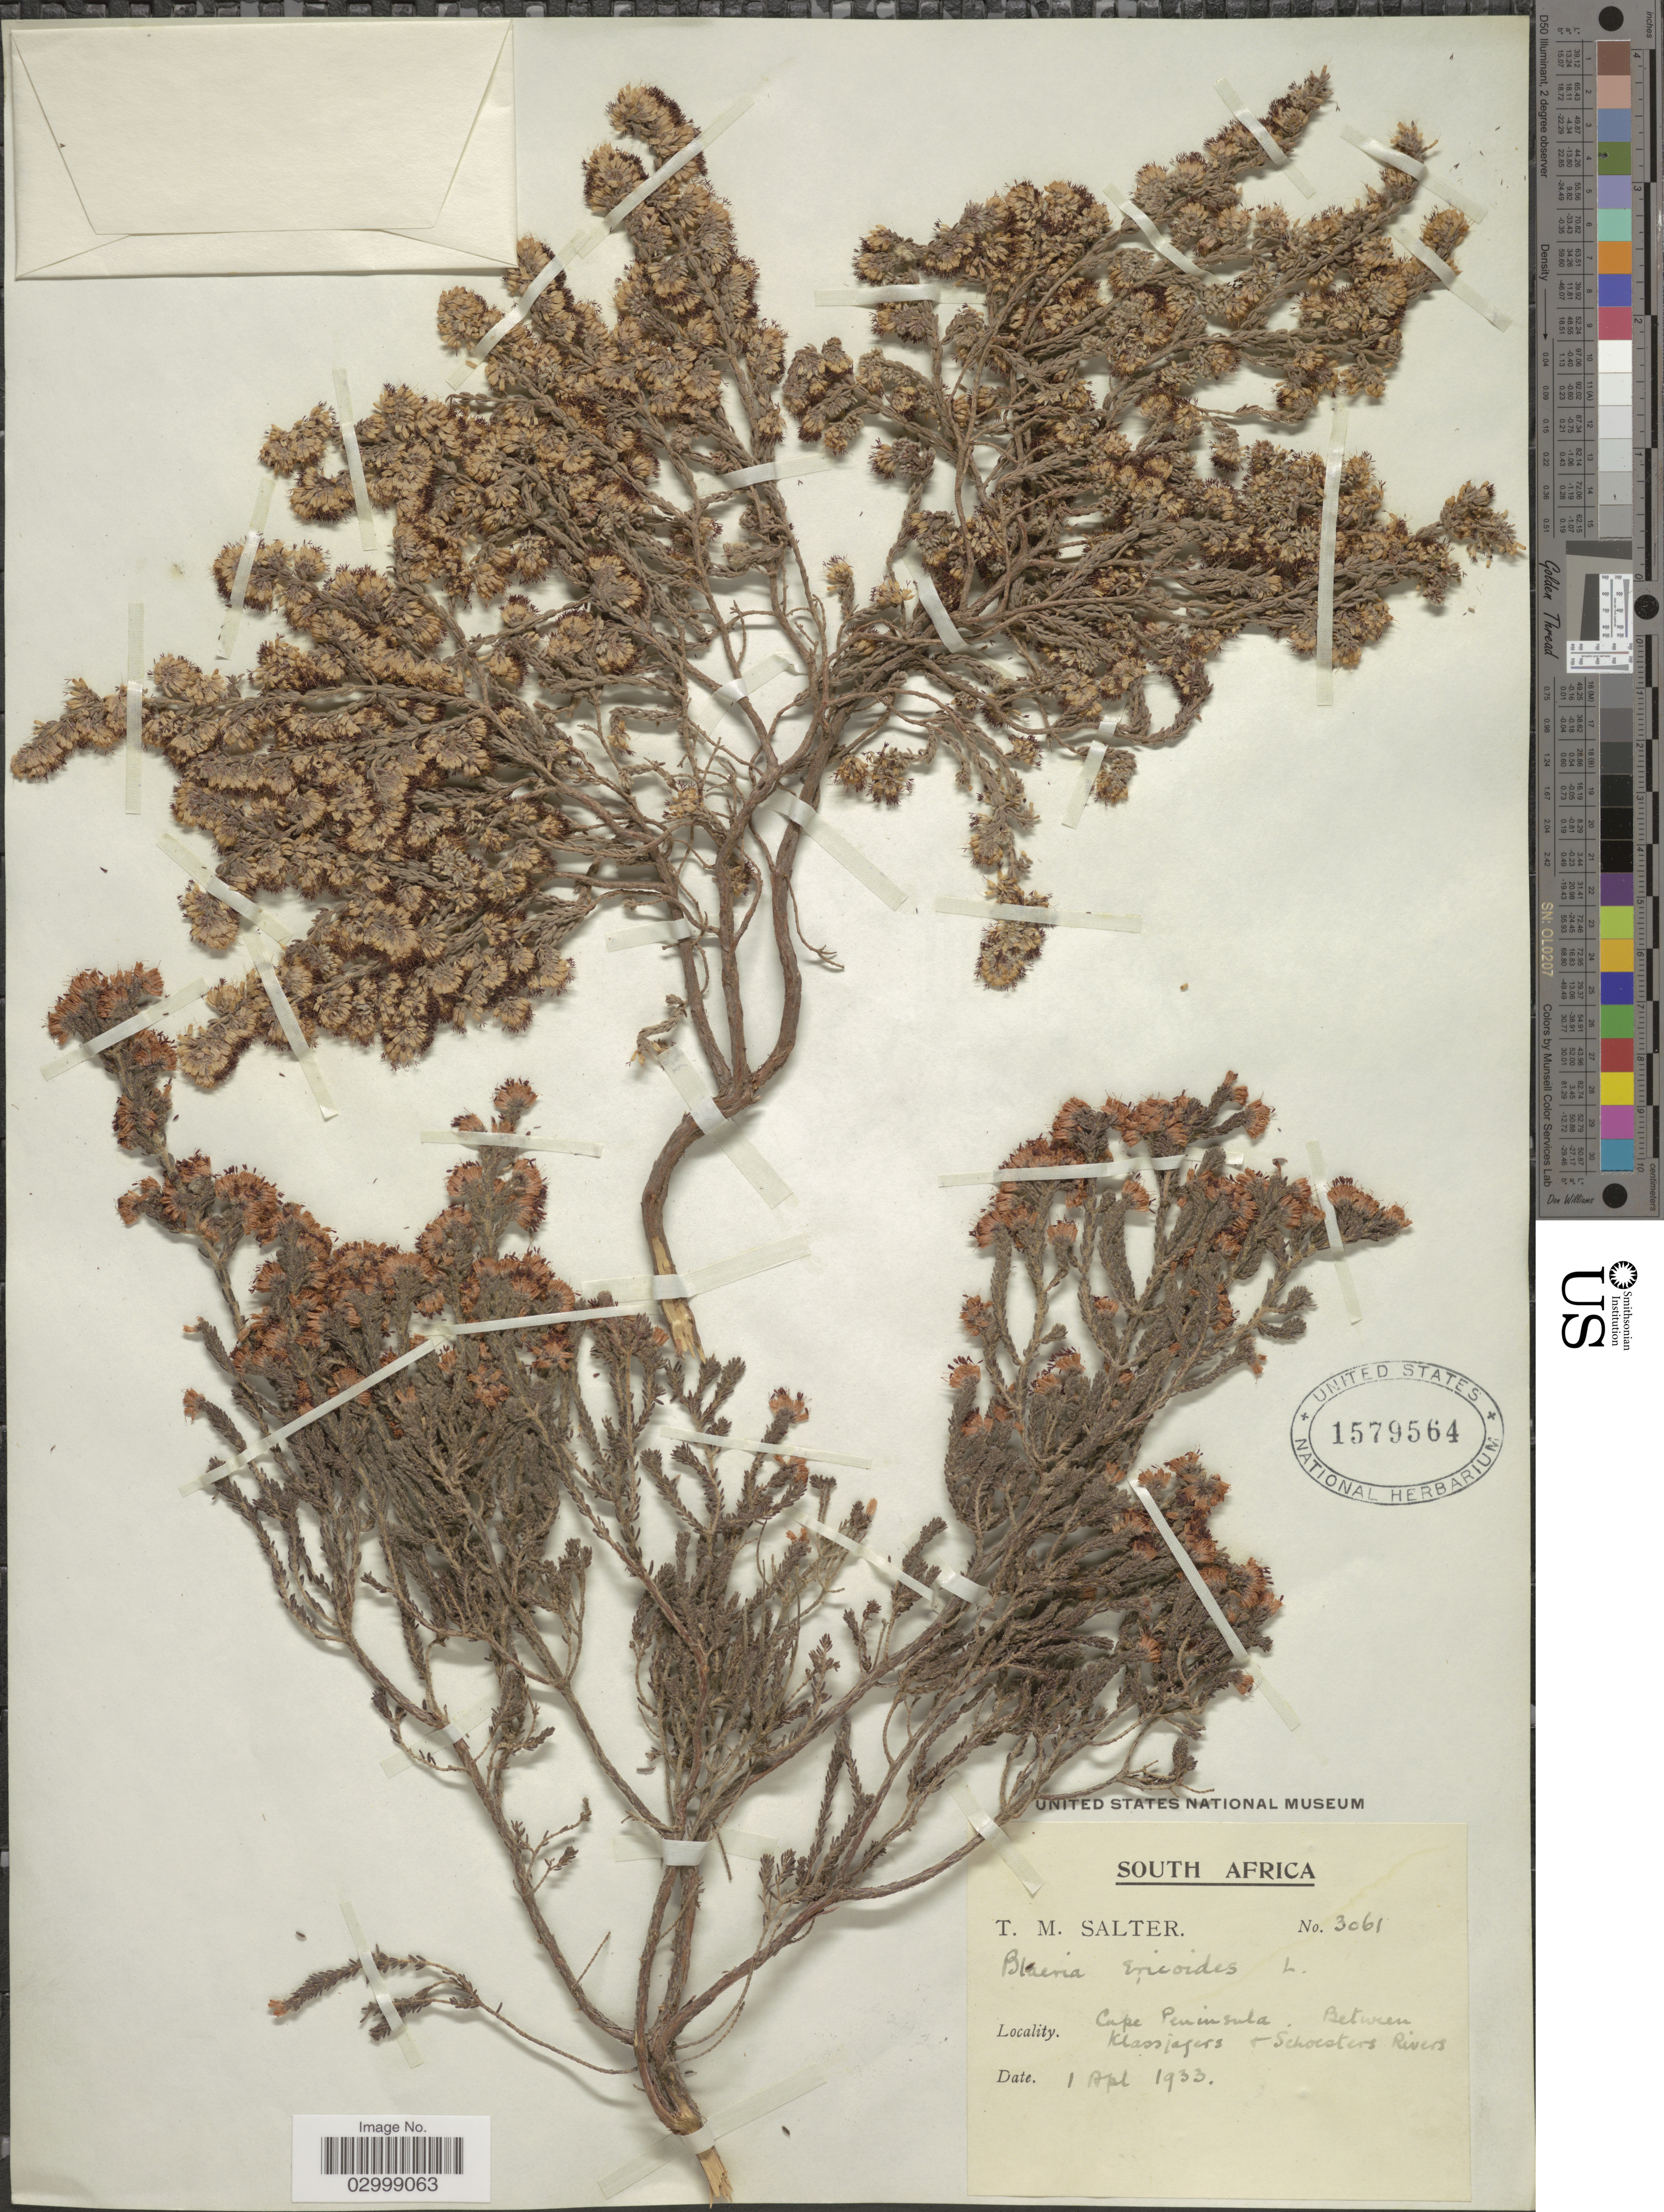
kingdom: Plantae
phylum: Tracheophyta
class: Magnoliopsida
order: Ericales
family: Ericaceae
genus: Blaeria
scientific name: Blaeria ericoides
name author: L.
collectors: T. Salter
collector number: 3061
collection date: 1933-04-01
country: South Africa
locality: Cape Peninsula, Between Klassjagers & Schoesters Rivers.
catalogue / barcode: US 1579564